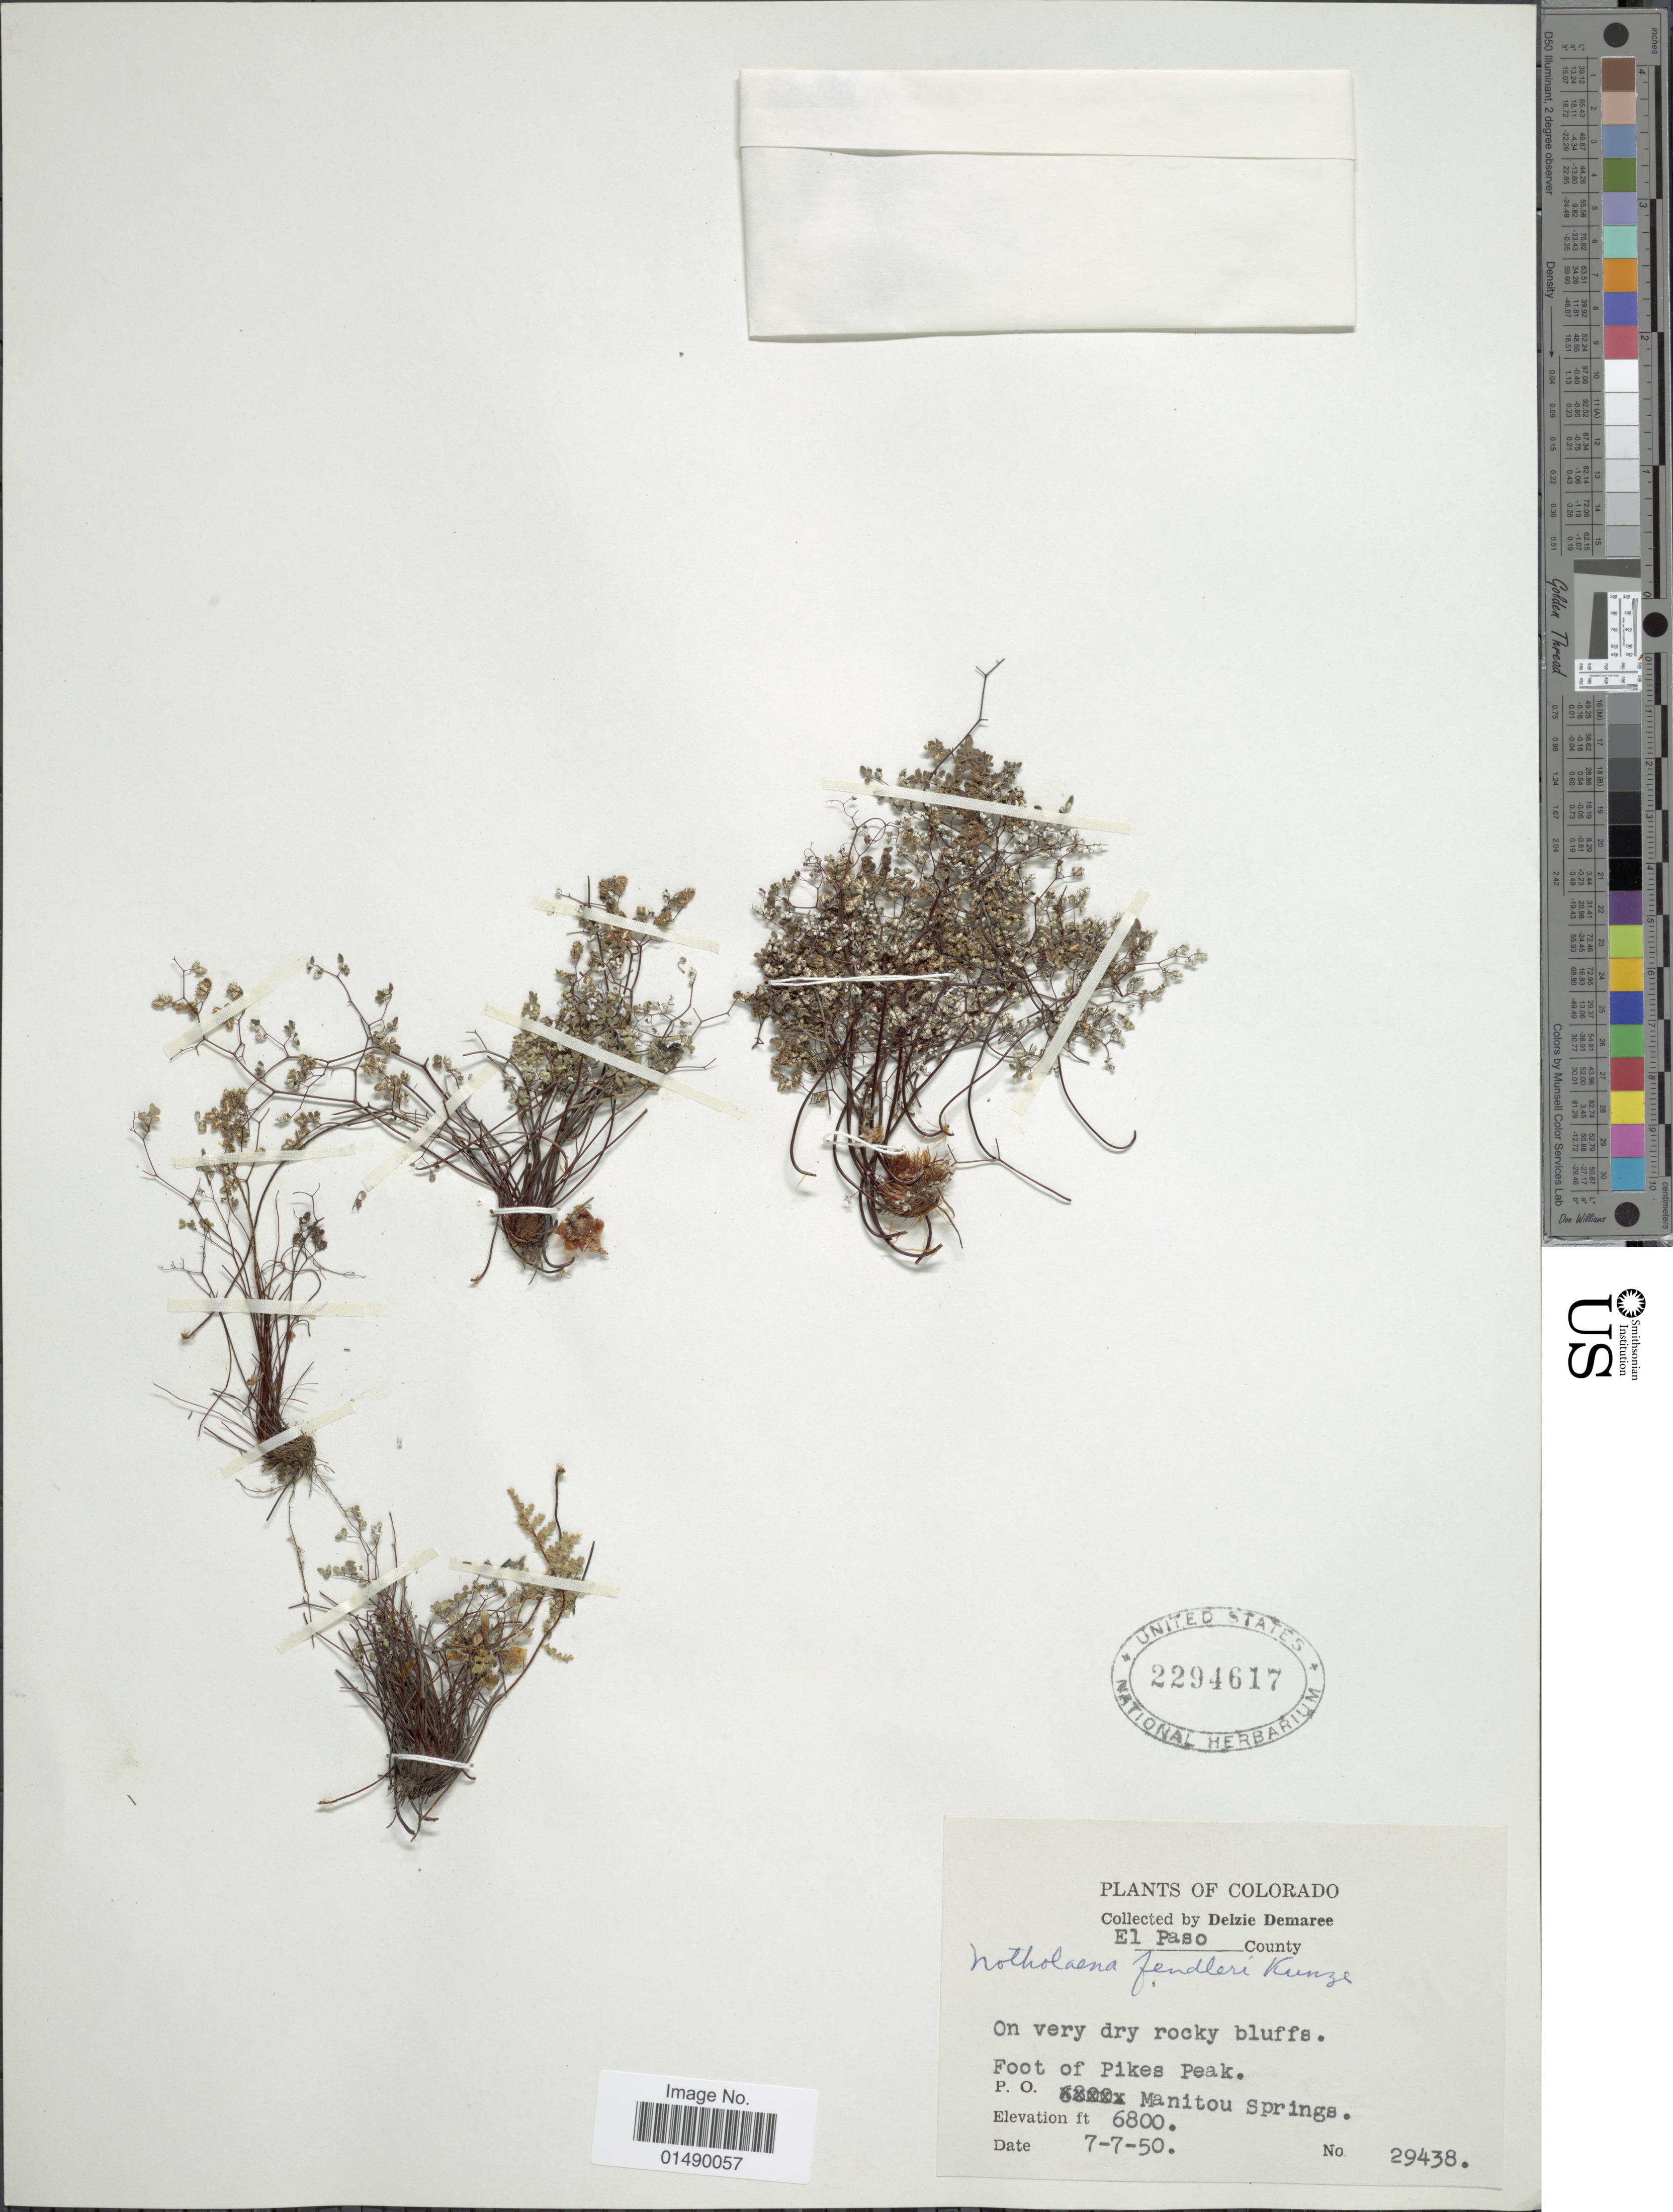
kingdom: Plantae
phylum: Tracheophyta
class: Polypodiopsida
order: Polypodiales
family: Pteridaceae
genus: Argyrochosma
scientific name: Argyrochosma fendleri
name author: (Kunze) Windham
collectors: D. Demaree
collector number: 29438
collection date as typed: Transcribed d/m/y: 7/7/50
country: United States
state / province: Colorado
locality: Colorado, El Paso County, Foot of Pikes Peak, P.O. Manitou Springs.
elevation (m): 2073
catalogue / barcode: US 2294617